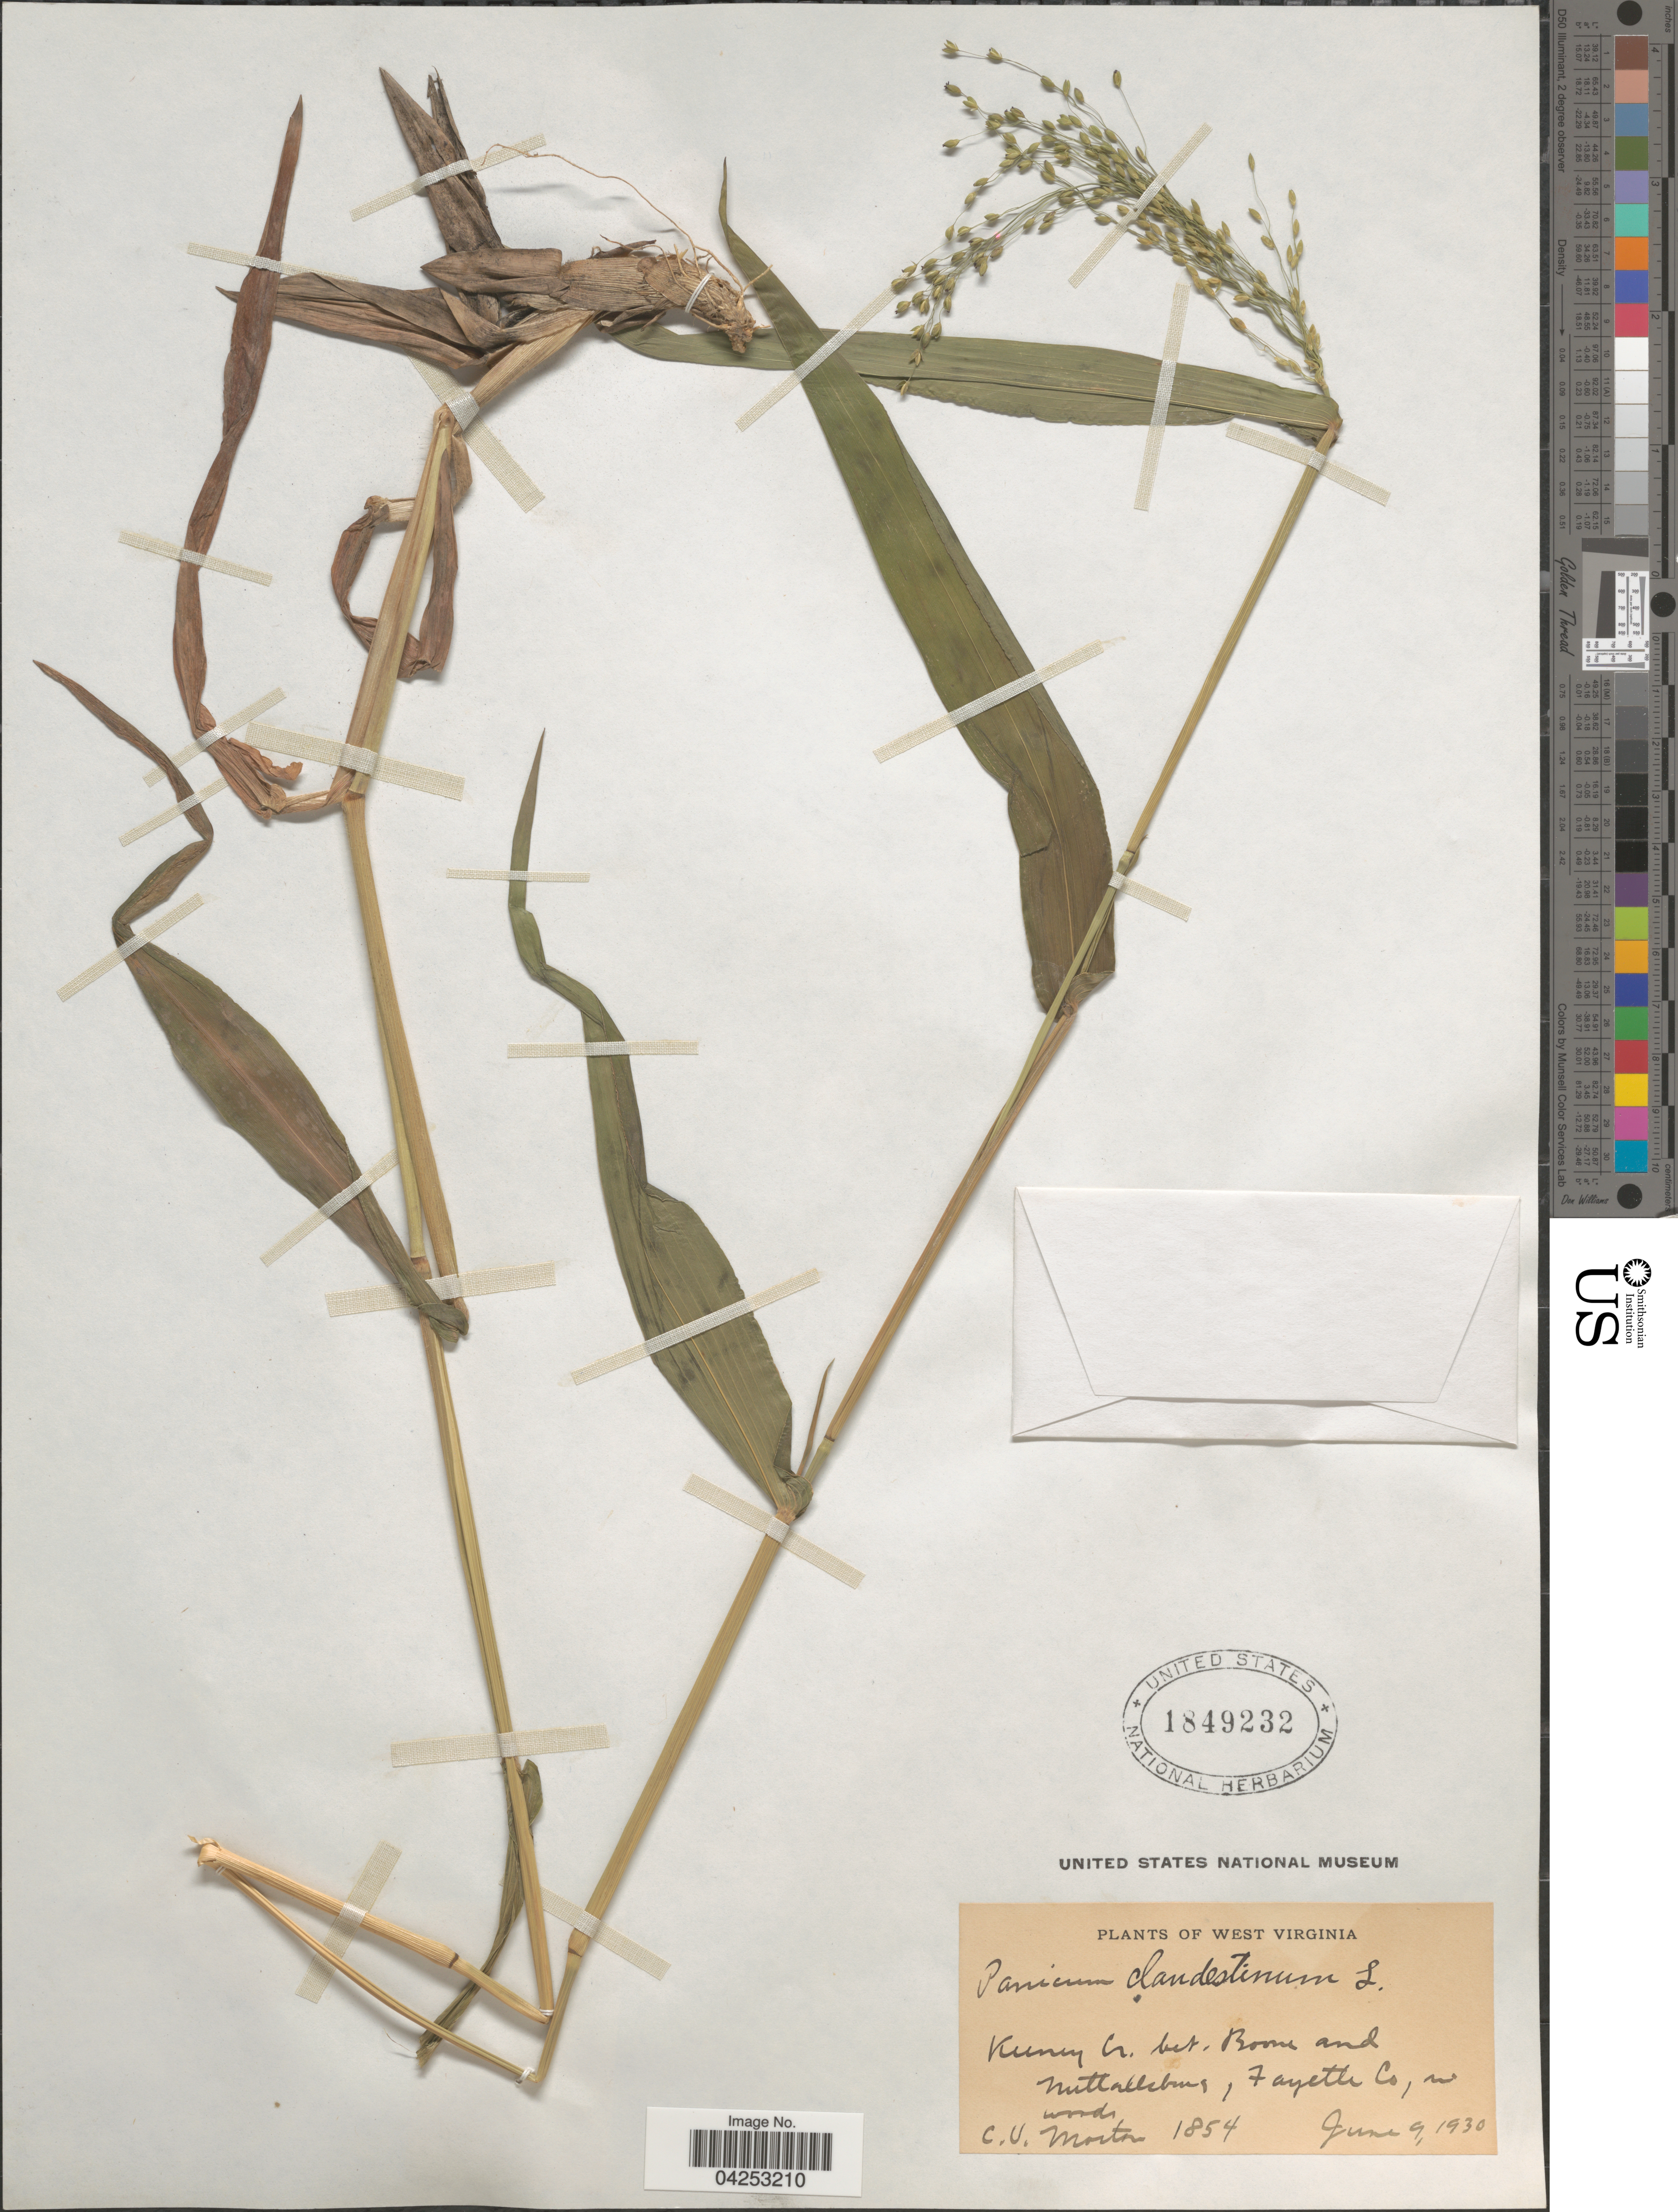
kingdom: Plantae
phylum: Tracheophyta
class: Liliopsida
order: Poales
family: Poaceae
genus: Dichanthelium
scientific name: Dichanthelium clandestinum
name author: (L.) Gould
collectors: C. V. Morton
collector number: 1854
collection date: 1930-06-09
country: United States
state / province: West Virginia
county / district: Fayette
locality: Keeney Cr. bet. Boone and Nuttallburg, Fayette Co.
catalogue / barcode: US 1849232